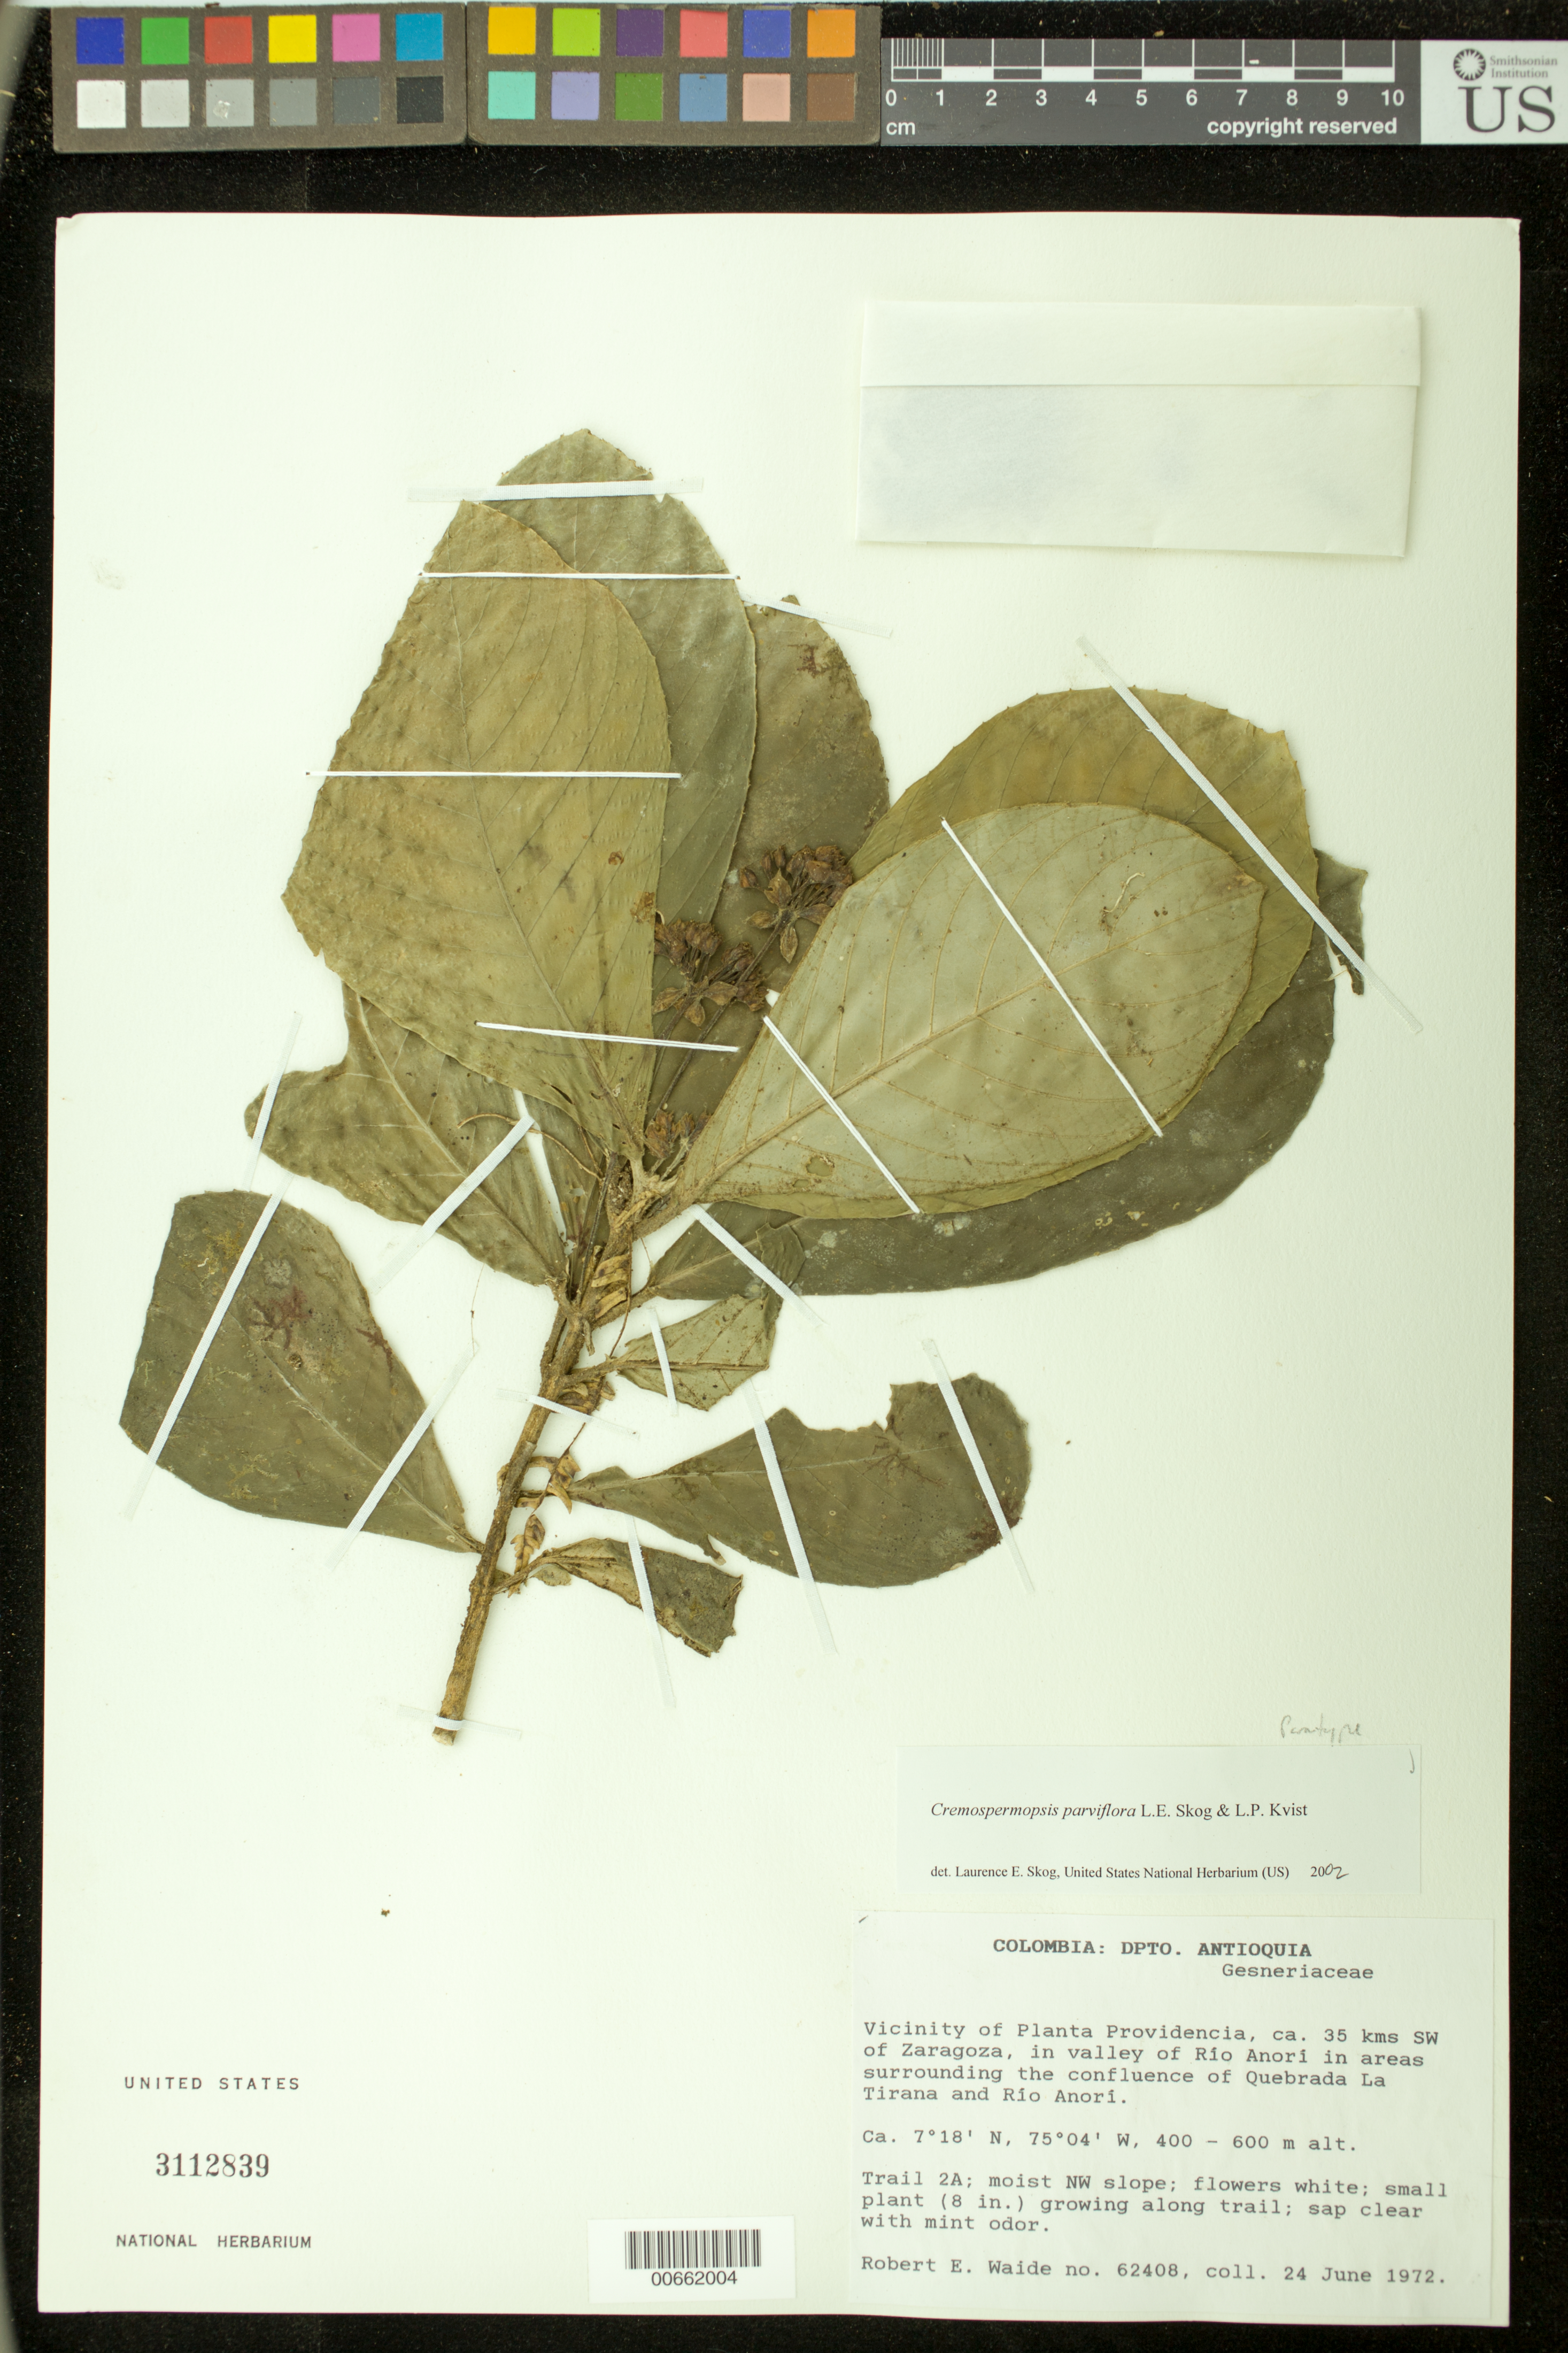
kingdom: Plantae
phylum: Tracheophyta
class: Magnoliopsida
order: Lamiales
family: Gesneriaceae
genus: Cremospermopsis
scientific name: Cremospermopsis parviflora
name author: L.E. Skog & L.P. Kvist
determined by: Skog, Laurence E.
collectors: R. Waide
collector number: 62408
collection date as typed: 24 Jun 1972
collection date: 1972-06-24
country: Colombia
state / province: Antioquia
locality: Vicinity of Planta Providencia, ca. 35 km SW of Zaragoza, in valley of Río Anorí in areas surrounding the confluence of Quebrada La Tirana and Río Anorí; trail 2A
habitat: Moist NW slope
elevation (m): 400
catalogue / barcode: US 3112839